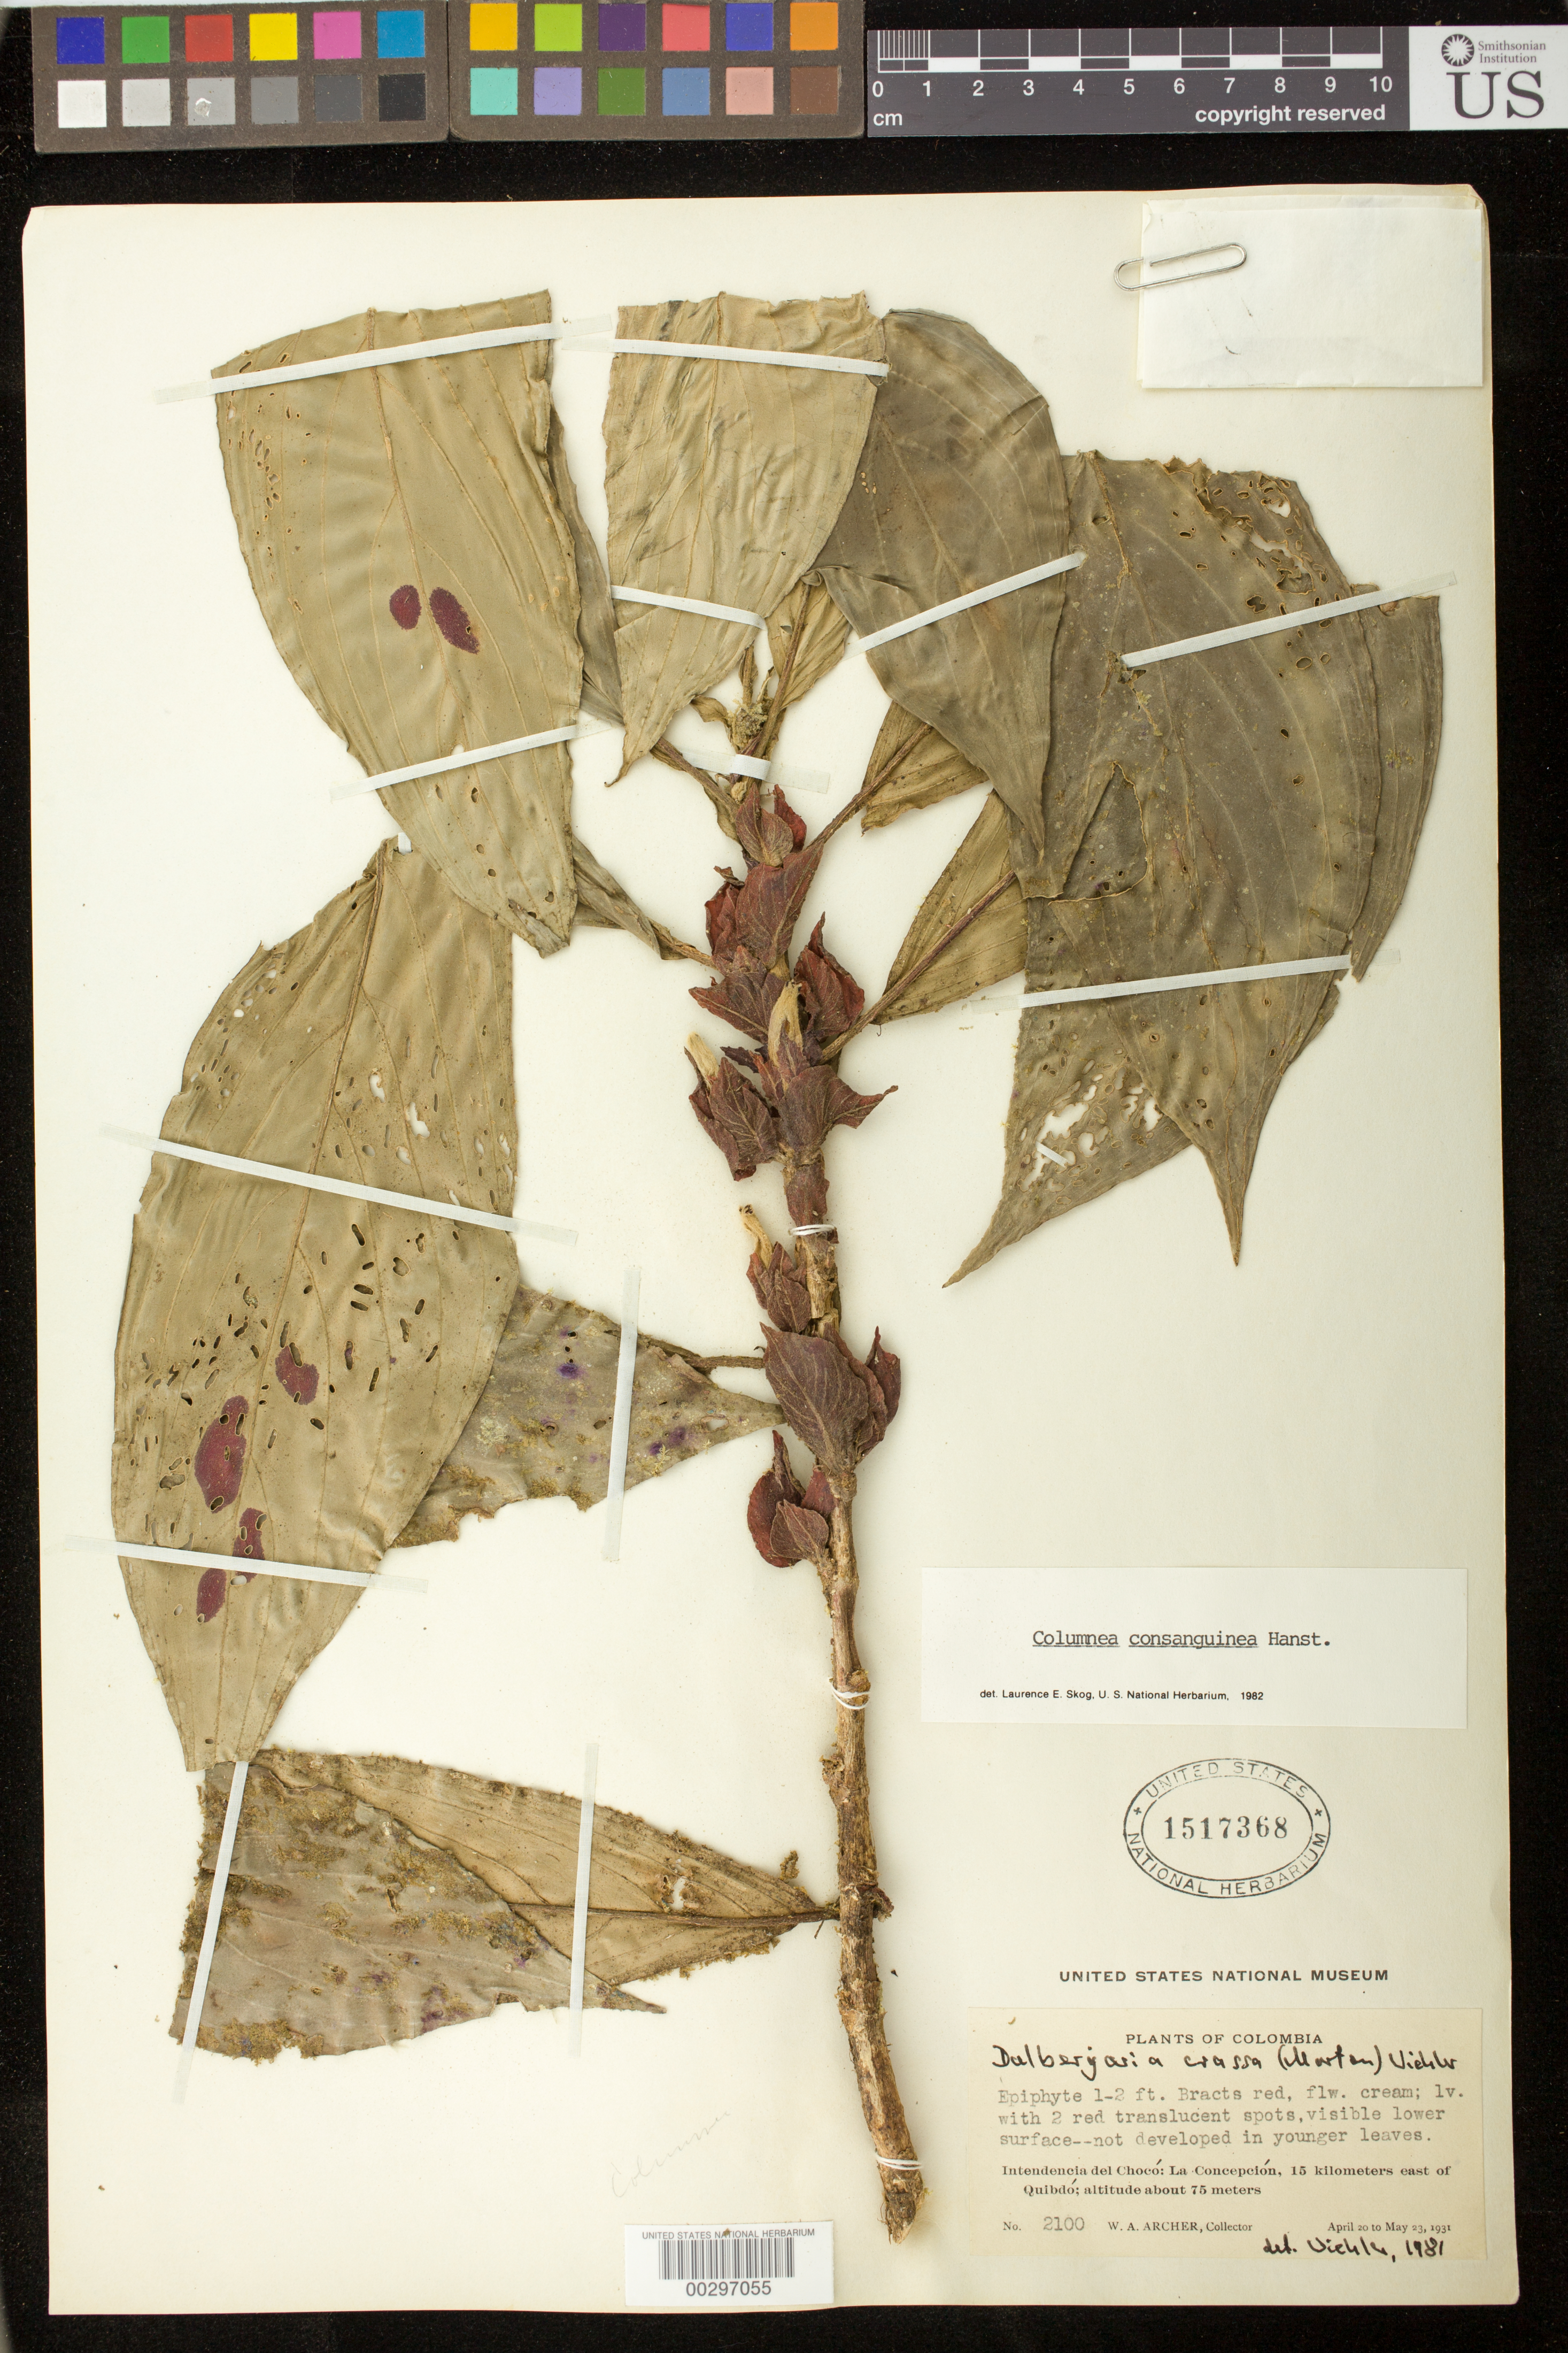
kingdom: Plantae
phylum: Tracheophyta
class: Magnoliopsida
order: Lamiales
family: Gesneriaceae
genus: Columnea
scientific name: Columnea consanguinea Hanst. var. consanguinea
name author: (Hanst.) Hanst.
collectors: A. W. Archer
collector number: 2100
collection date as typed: Apr-May 1931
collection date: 1931-04/1931-05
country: Colombia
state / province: Chocó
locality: La Concepcion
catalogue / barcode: US 1517368